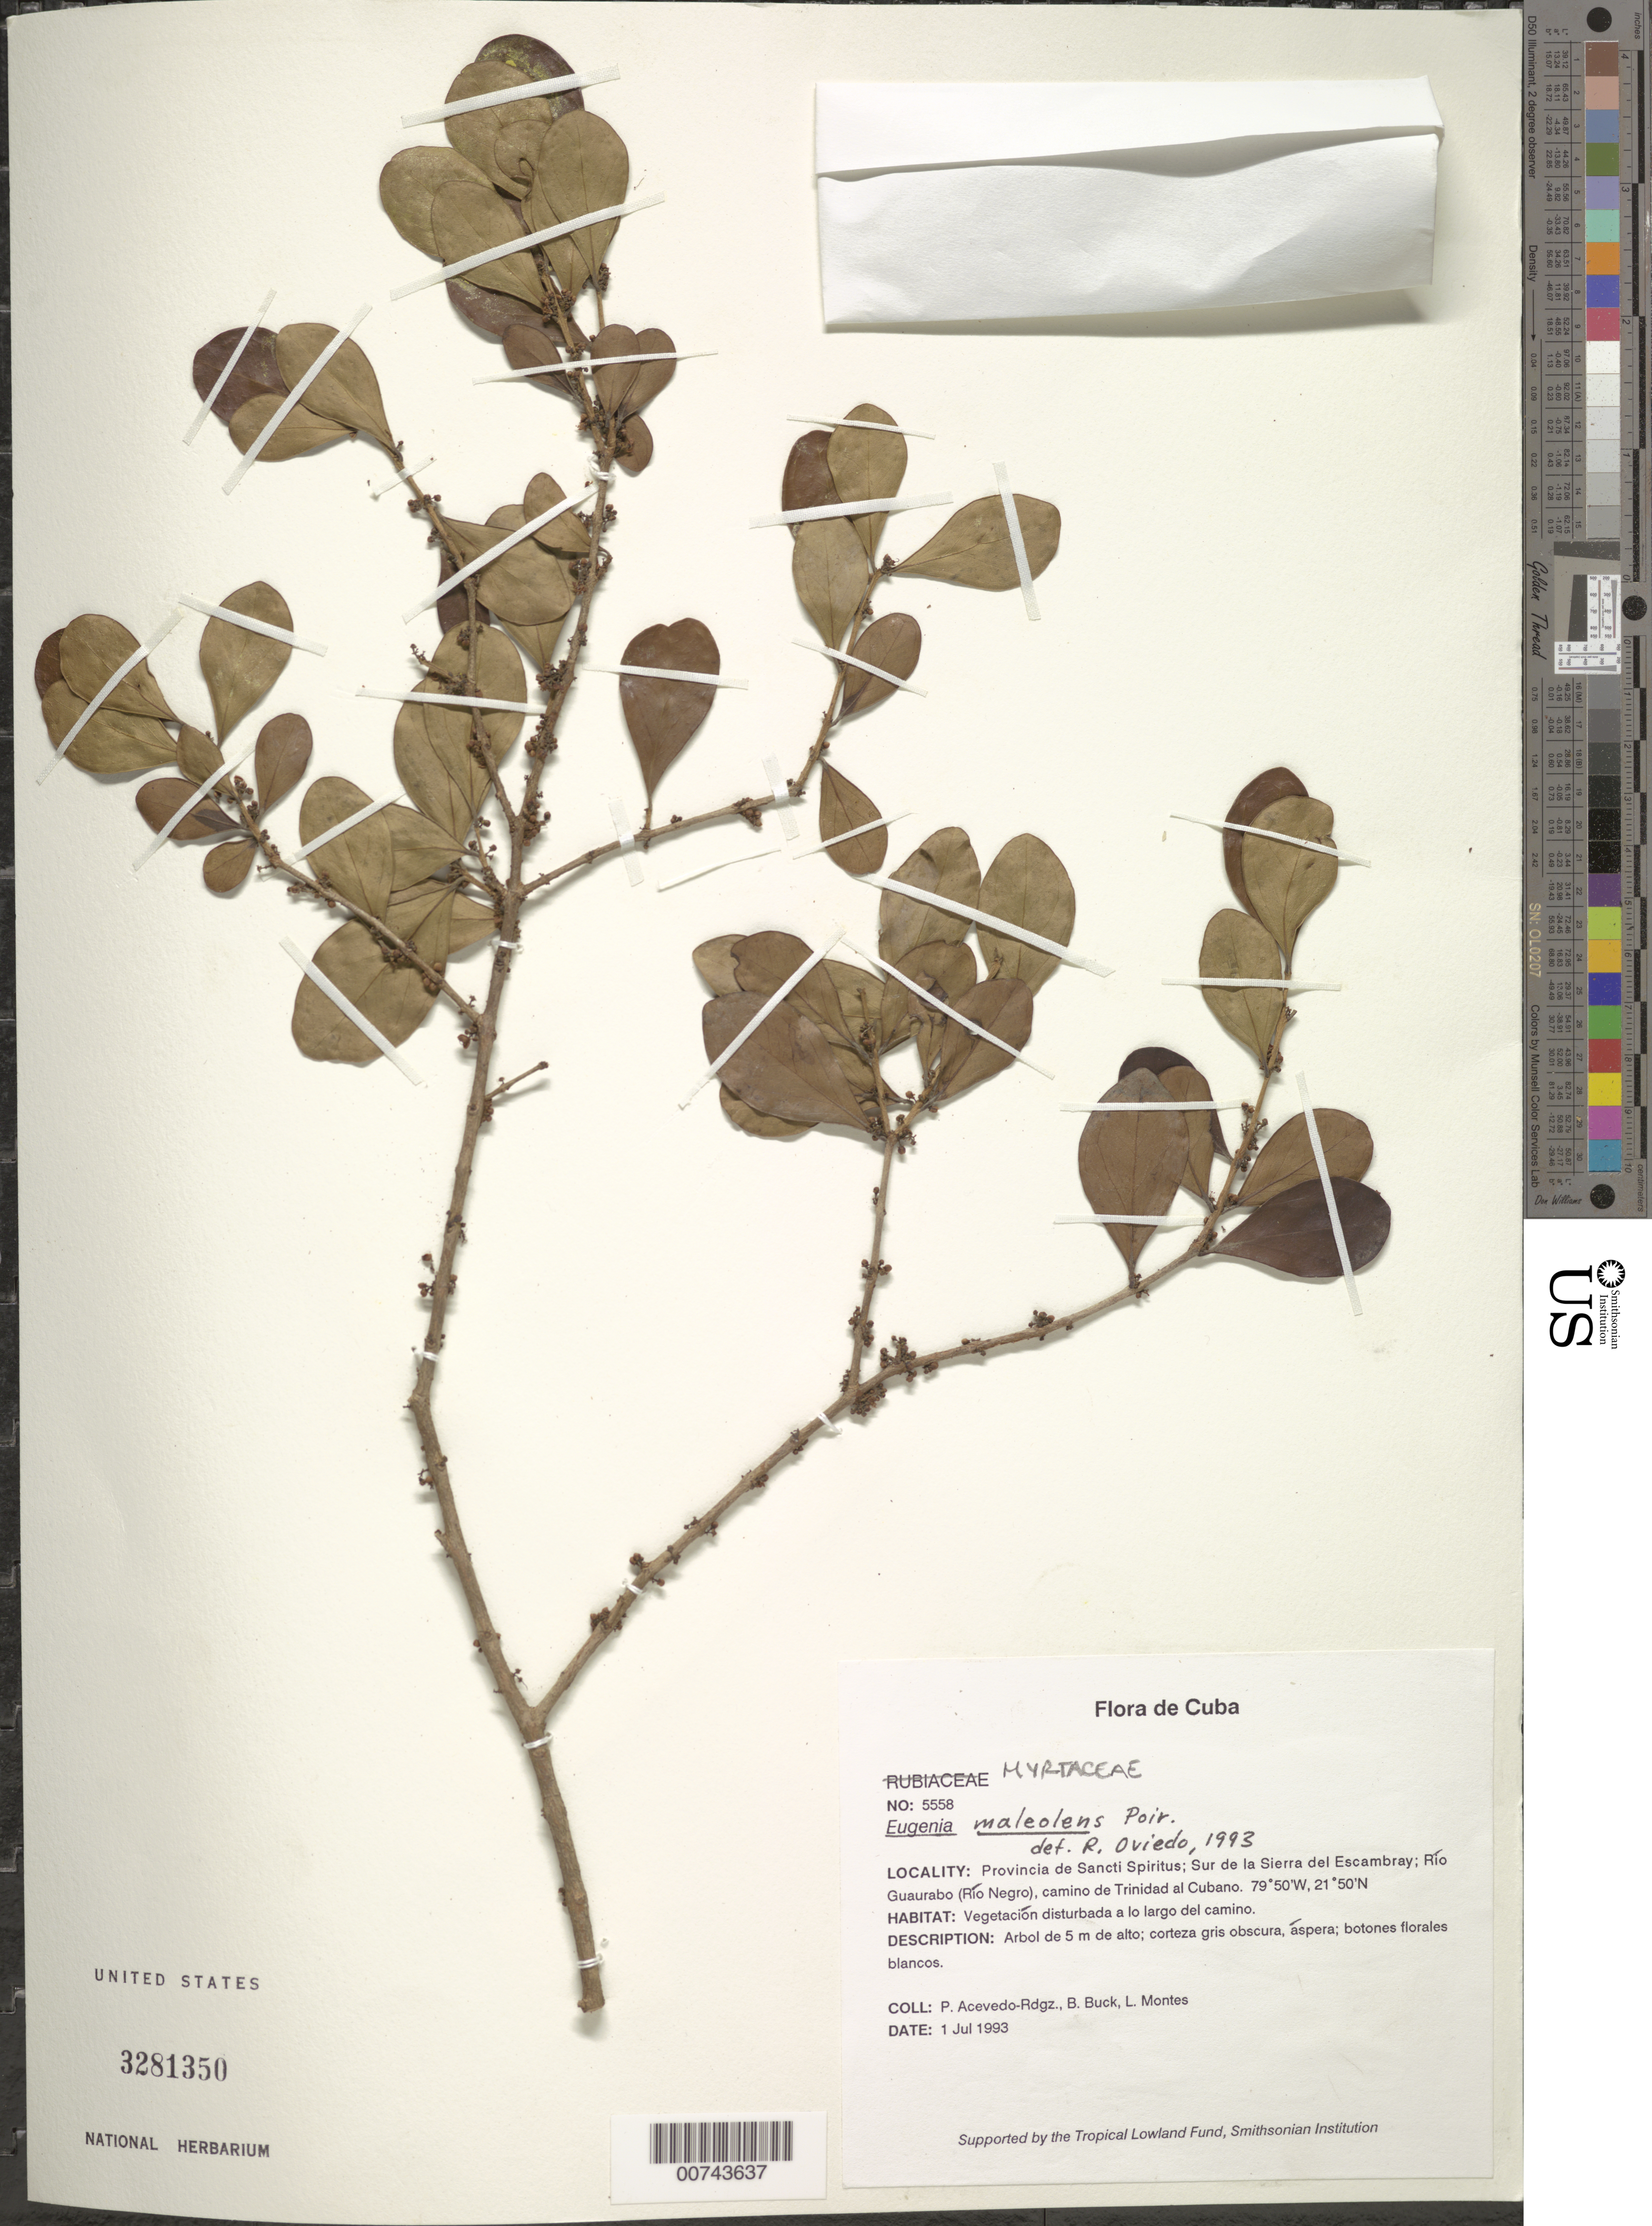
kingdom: Plantae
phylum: Tracheophyta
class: Magnoliopsida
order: Myrtales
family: Myrtaceae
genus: Eugenia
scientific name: Eugenia foetida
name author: Pers.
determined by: Strong, Mark T., (BOT), Smithsonian Institution - National Museum of Natural History (UNITED STATES)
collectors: P. Acevedo-Rodr., B. Buck & L. Montes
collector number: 5558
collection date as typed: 01 Jul 1993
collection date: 1993-07-01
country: Cuba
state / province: Sancti Spiritus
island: Cuba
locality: Sur de la Sierra del Escambray; Río Guaurabo (Río Negro), camino de Trinidad al Cubano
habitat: Vegetacion disturbada a lo largo del camino.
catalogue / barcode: US 3281350